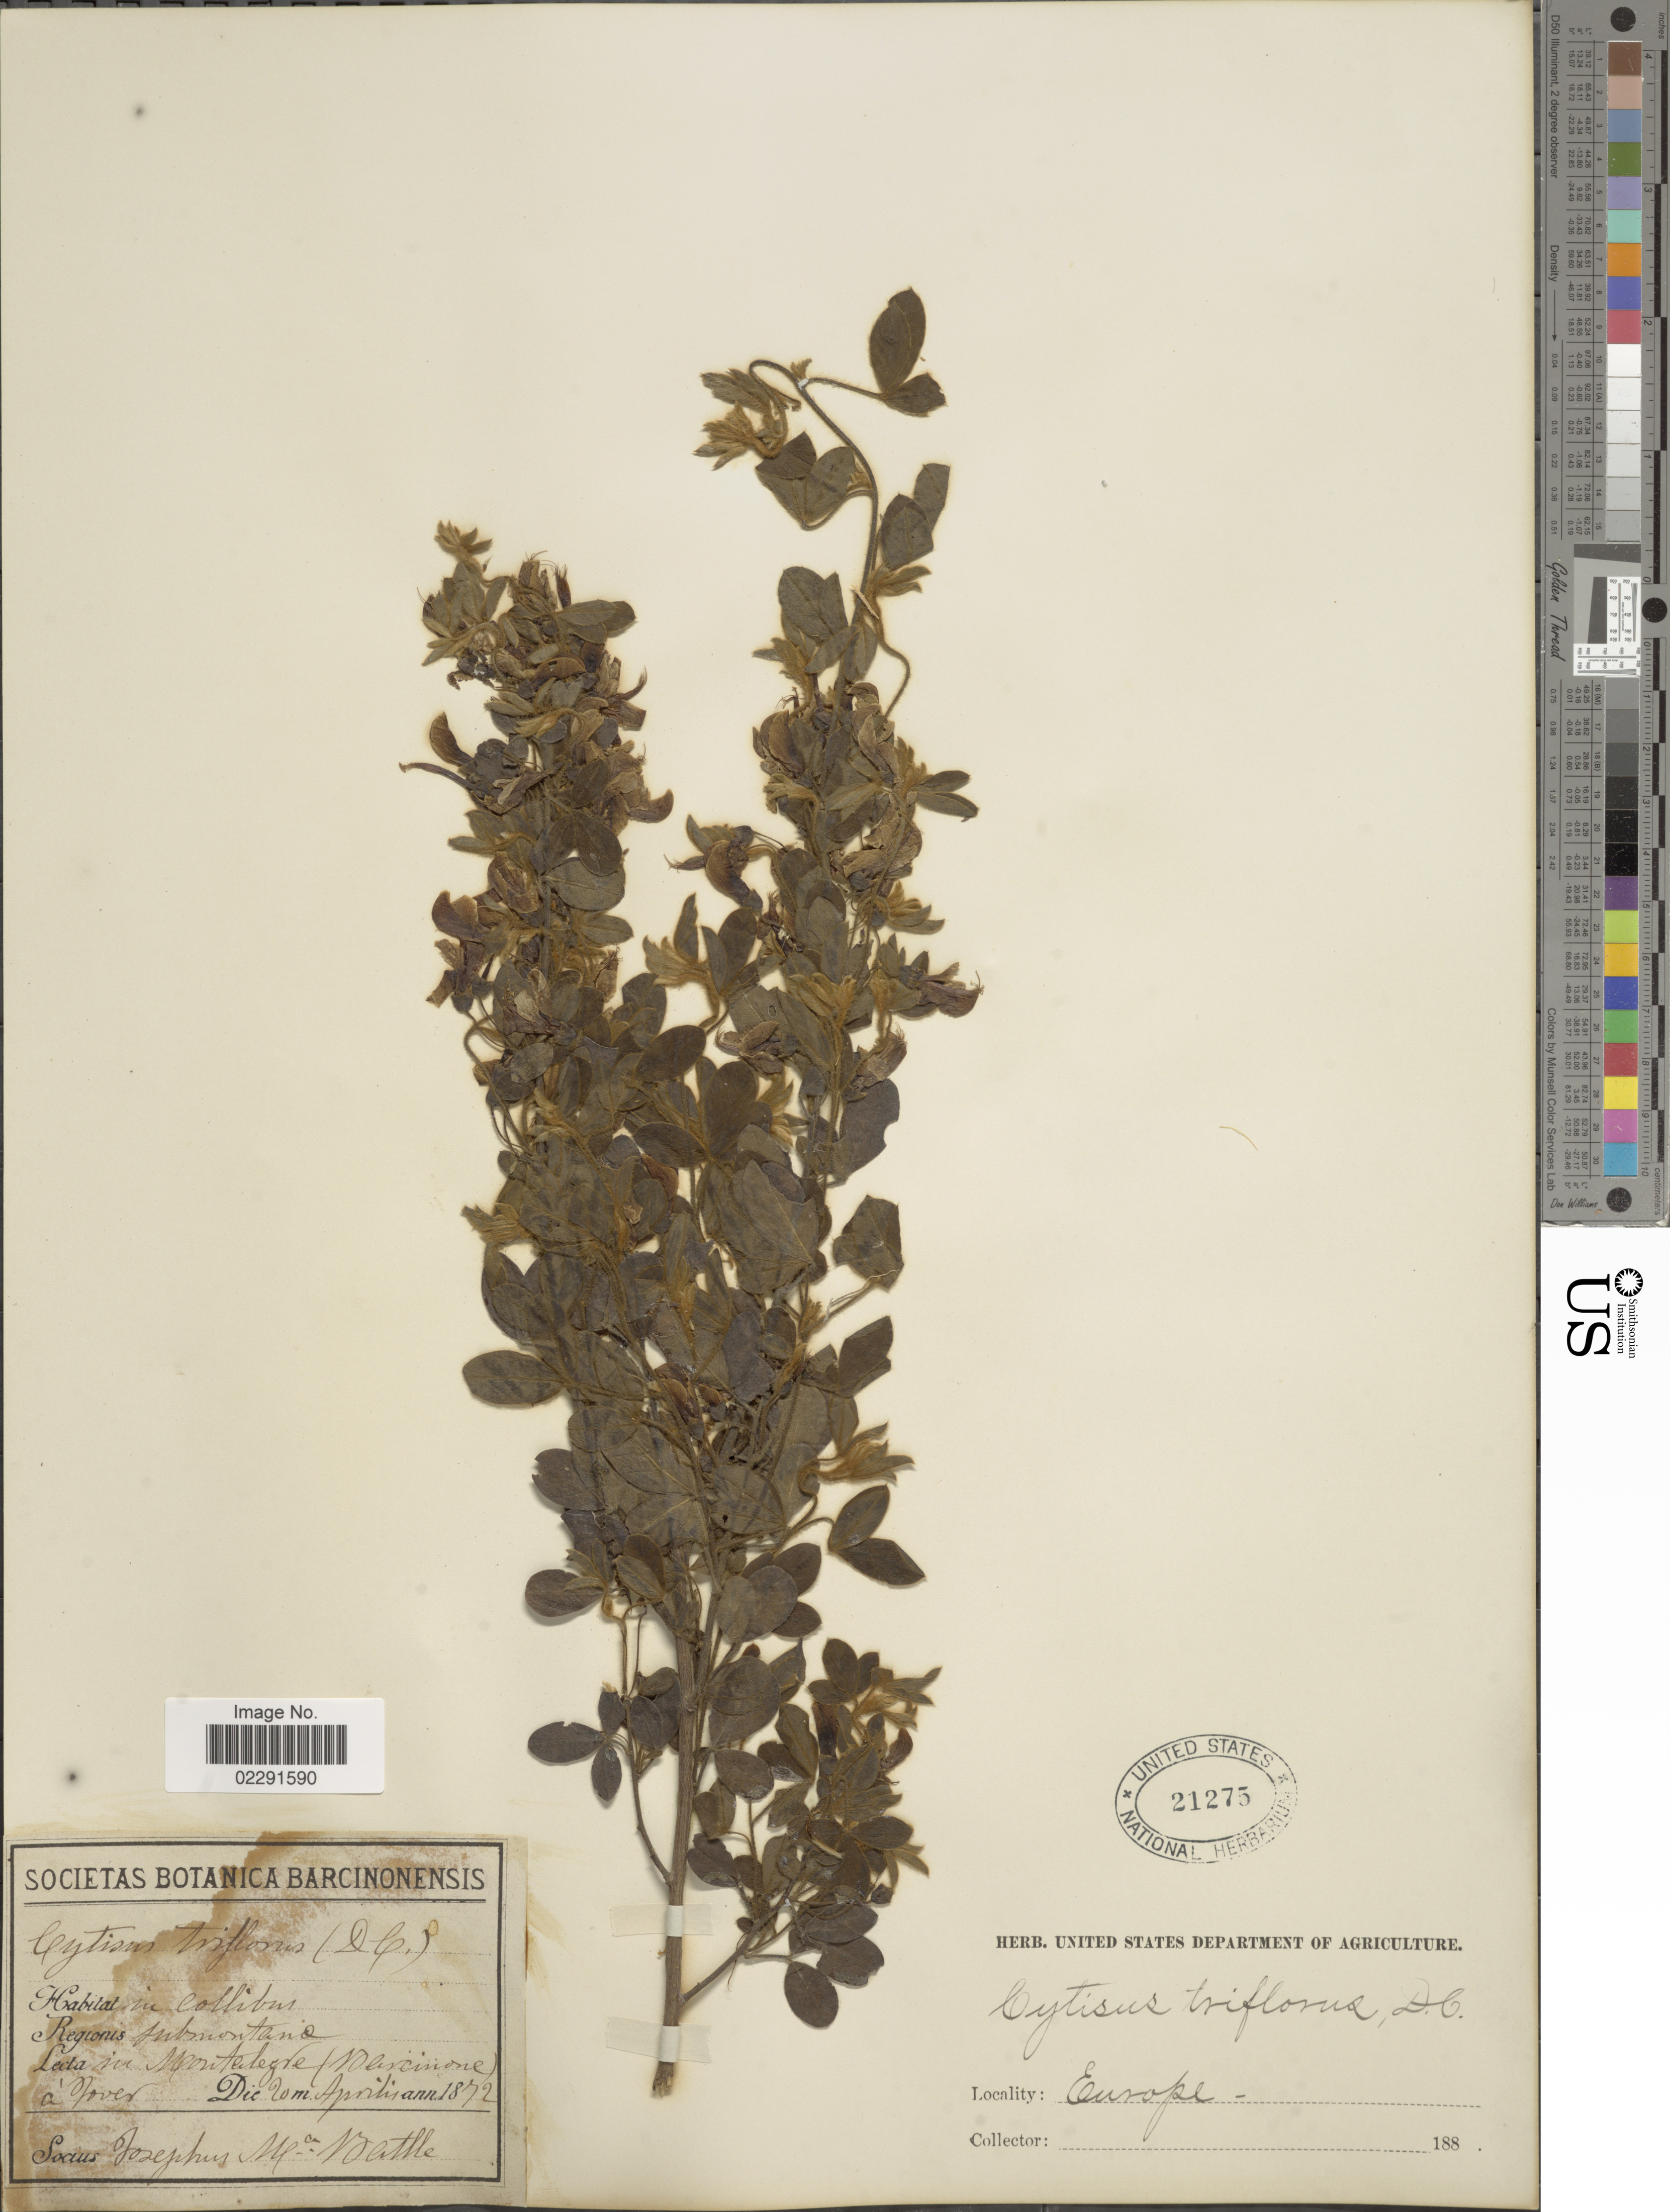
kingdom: Plantae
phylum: Tracheophyta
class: Magnoliopsida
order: Fabales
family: Fabaceae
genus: Cytisus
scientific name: Cytisus triflorus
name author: Lam.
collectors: Josephus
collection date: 1872-04-20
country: Spain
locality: Europe, in collibus, Submontana, in Montealegre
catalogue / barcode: US 21275